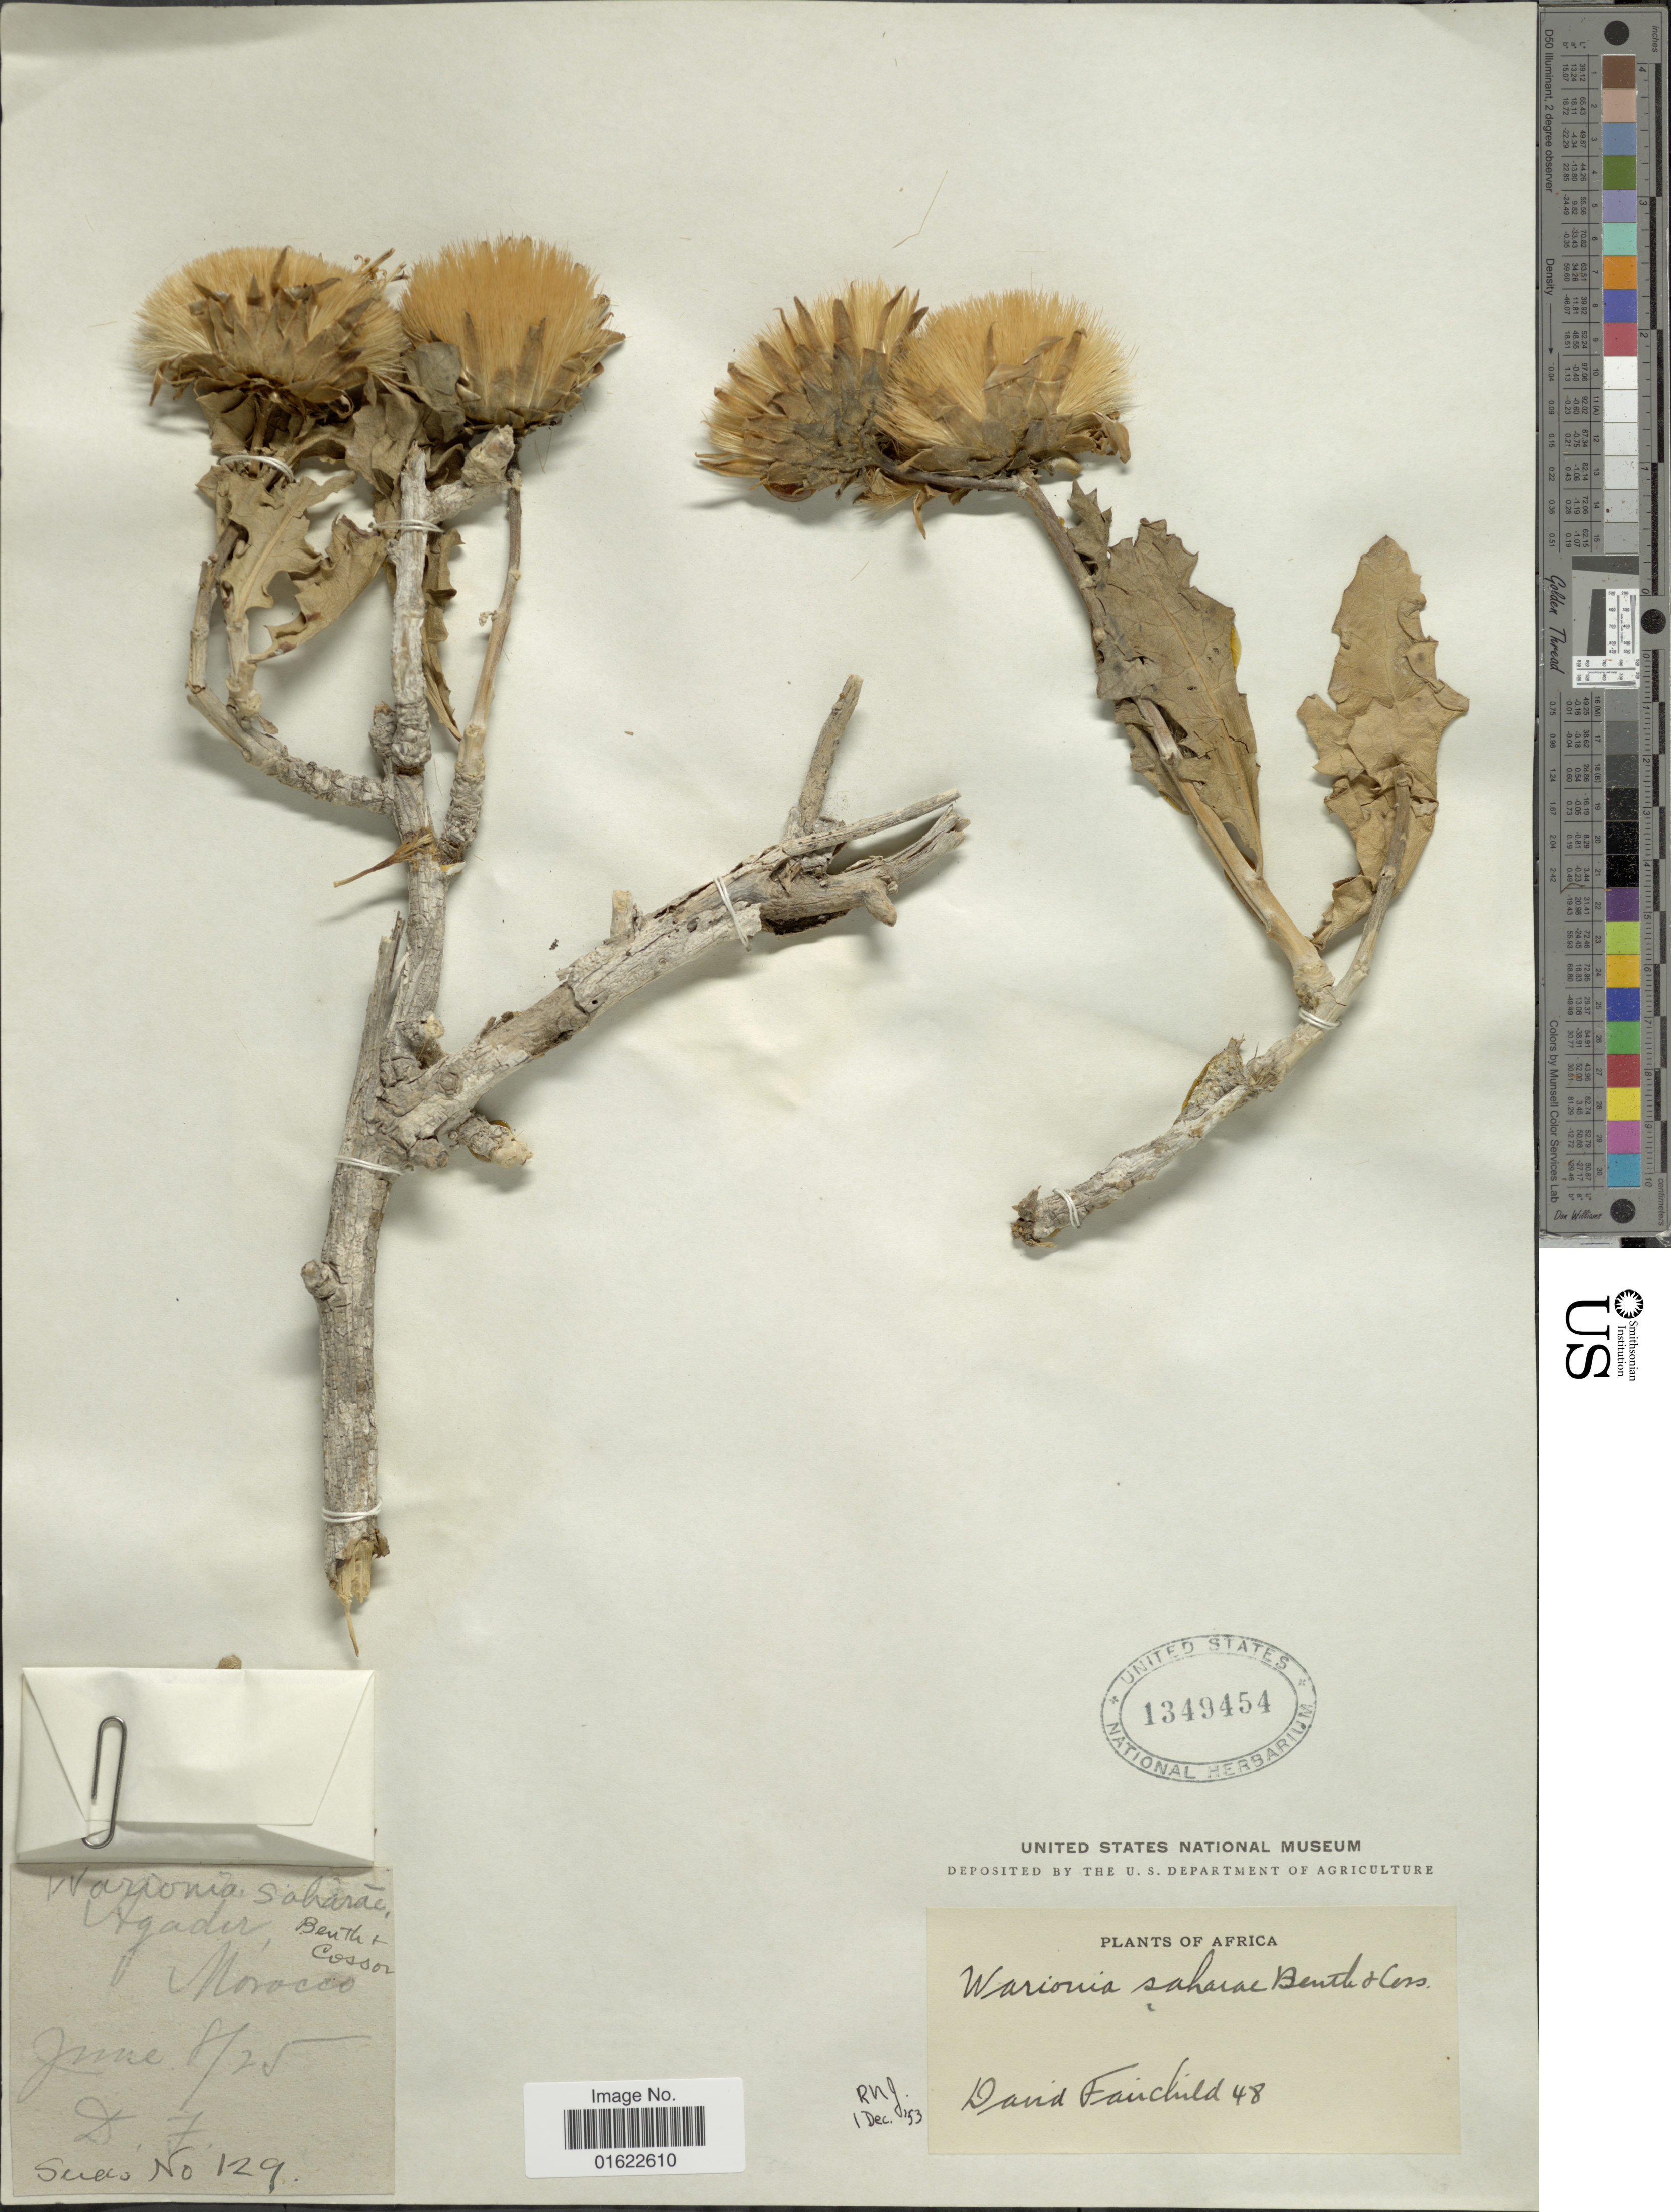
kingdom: Plantae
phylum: Tracheophyta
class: Magnoliopsida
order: Asterales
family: Asteraceae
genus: Warionia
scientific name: Warionia saharae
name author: Benthem ex Benth. & Coss.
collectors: D. Fairchild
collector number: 48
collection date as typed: Transcribed d/m/y: 8/6/25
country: Morocco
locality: Africa, Agadir.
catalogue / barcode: US 1349454